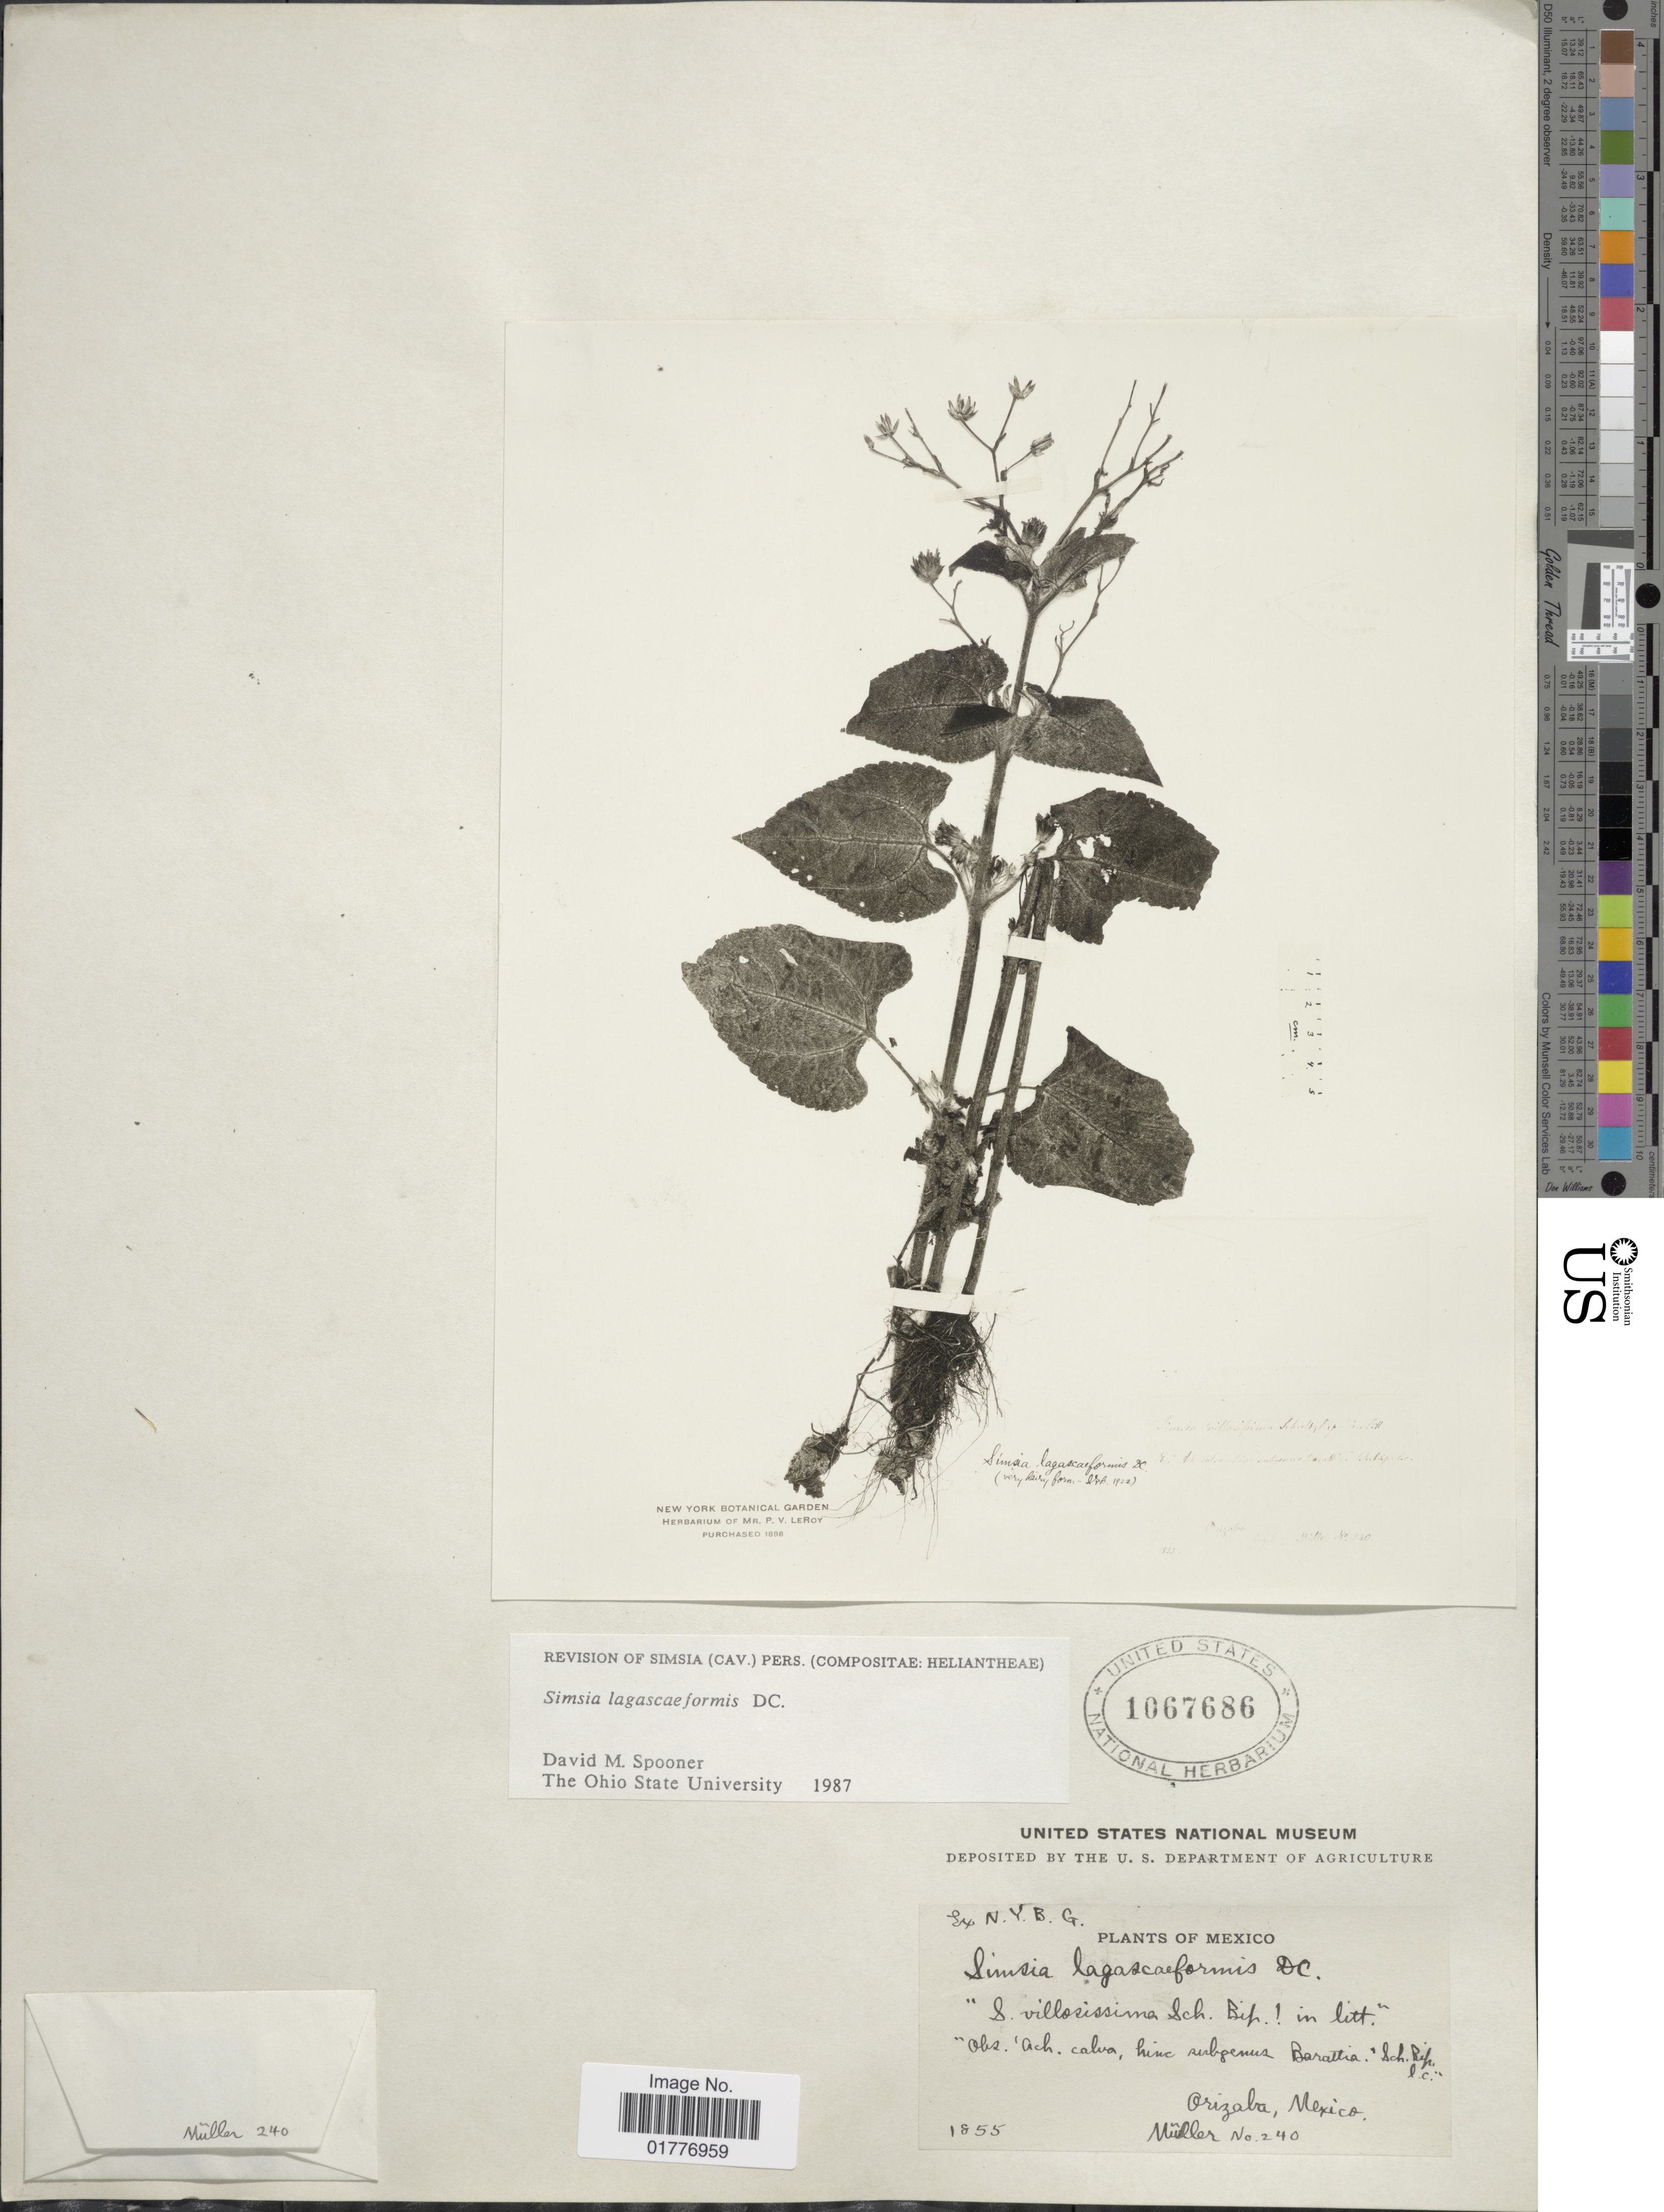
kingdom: Plantae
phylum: Tracheophyta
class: Magnoliopsida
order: Asterales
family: Asteraceae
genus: Simsia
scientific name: Simsia lagasceiformis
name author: DC.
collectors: -- Müller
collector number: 240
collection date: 1855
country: Mexico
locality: Orizaba, Mexico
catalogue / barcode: US 1067686